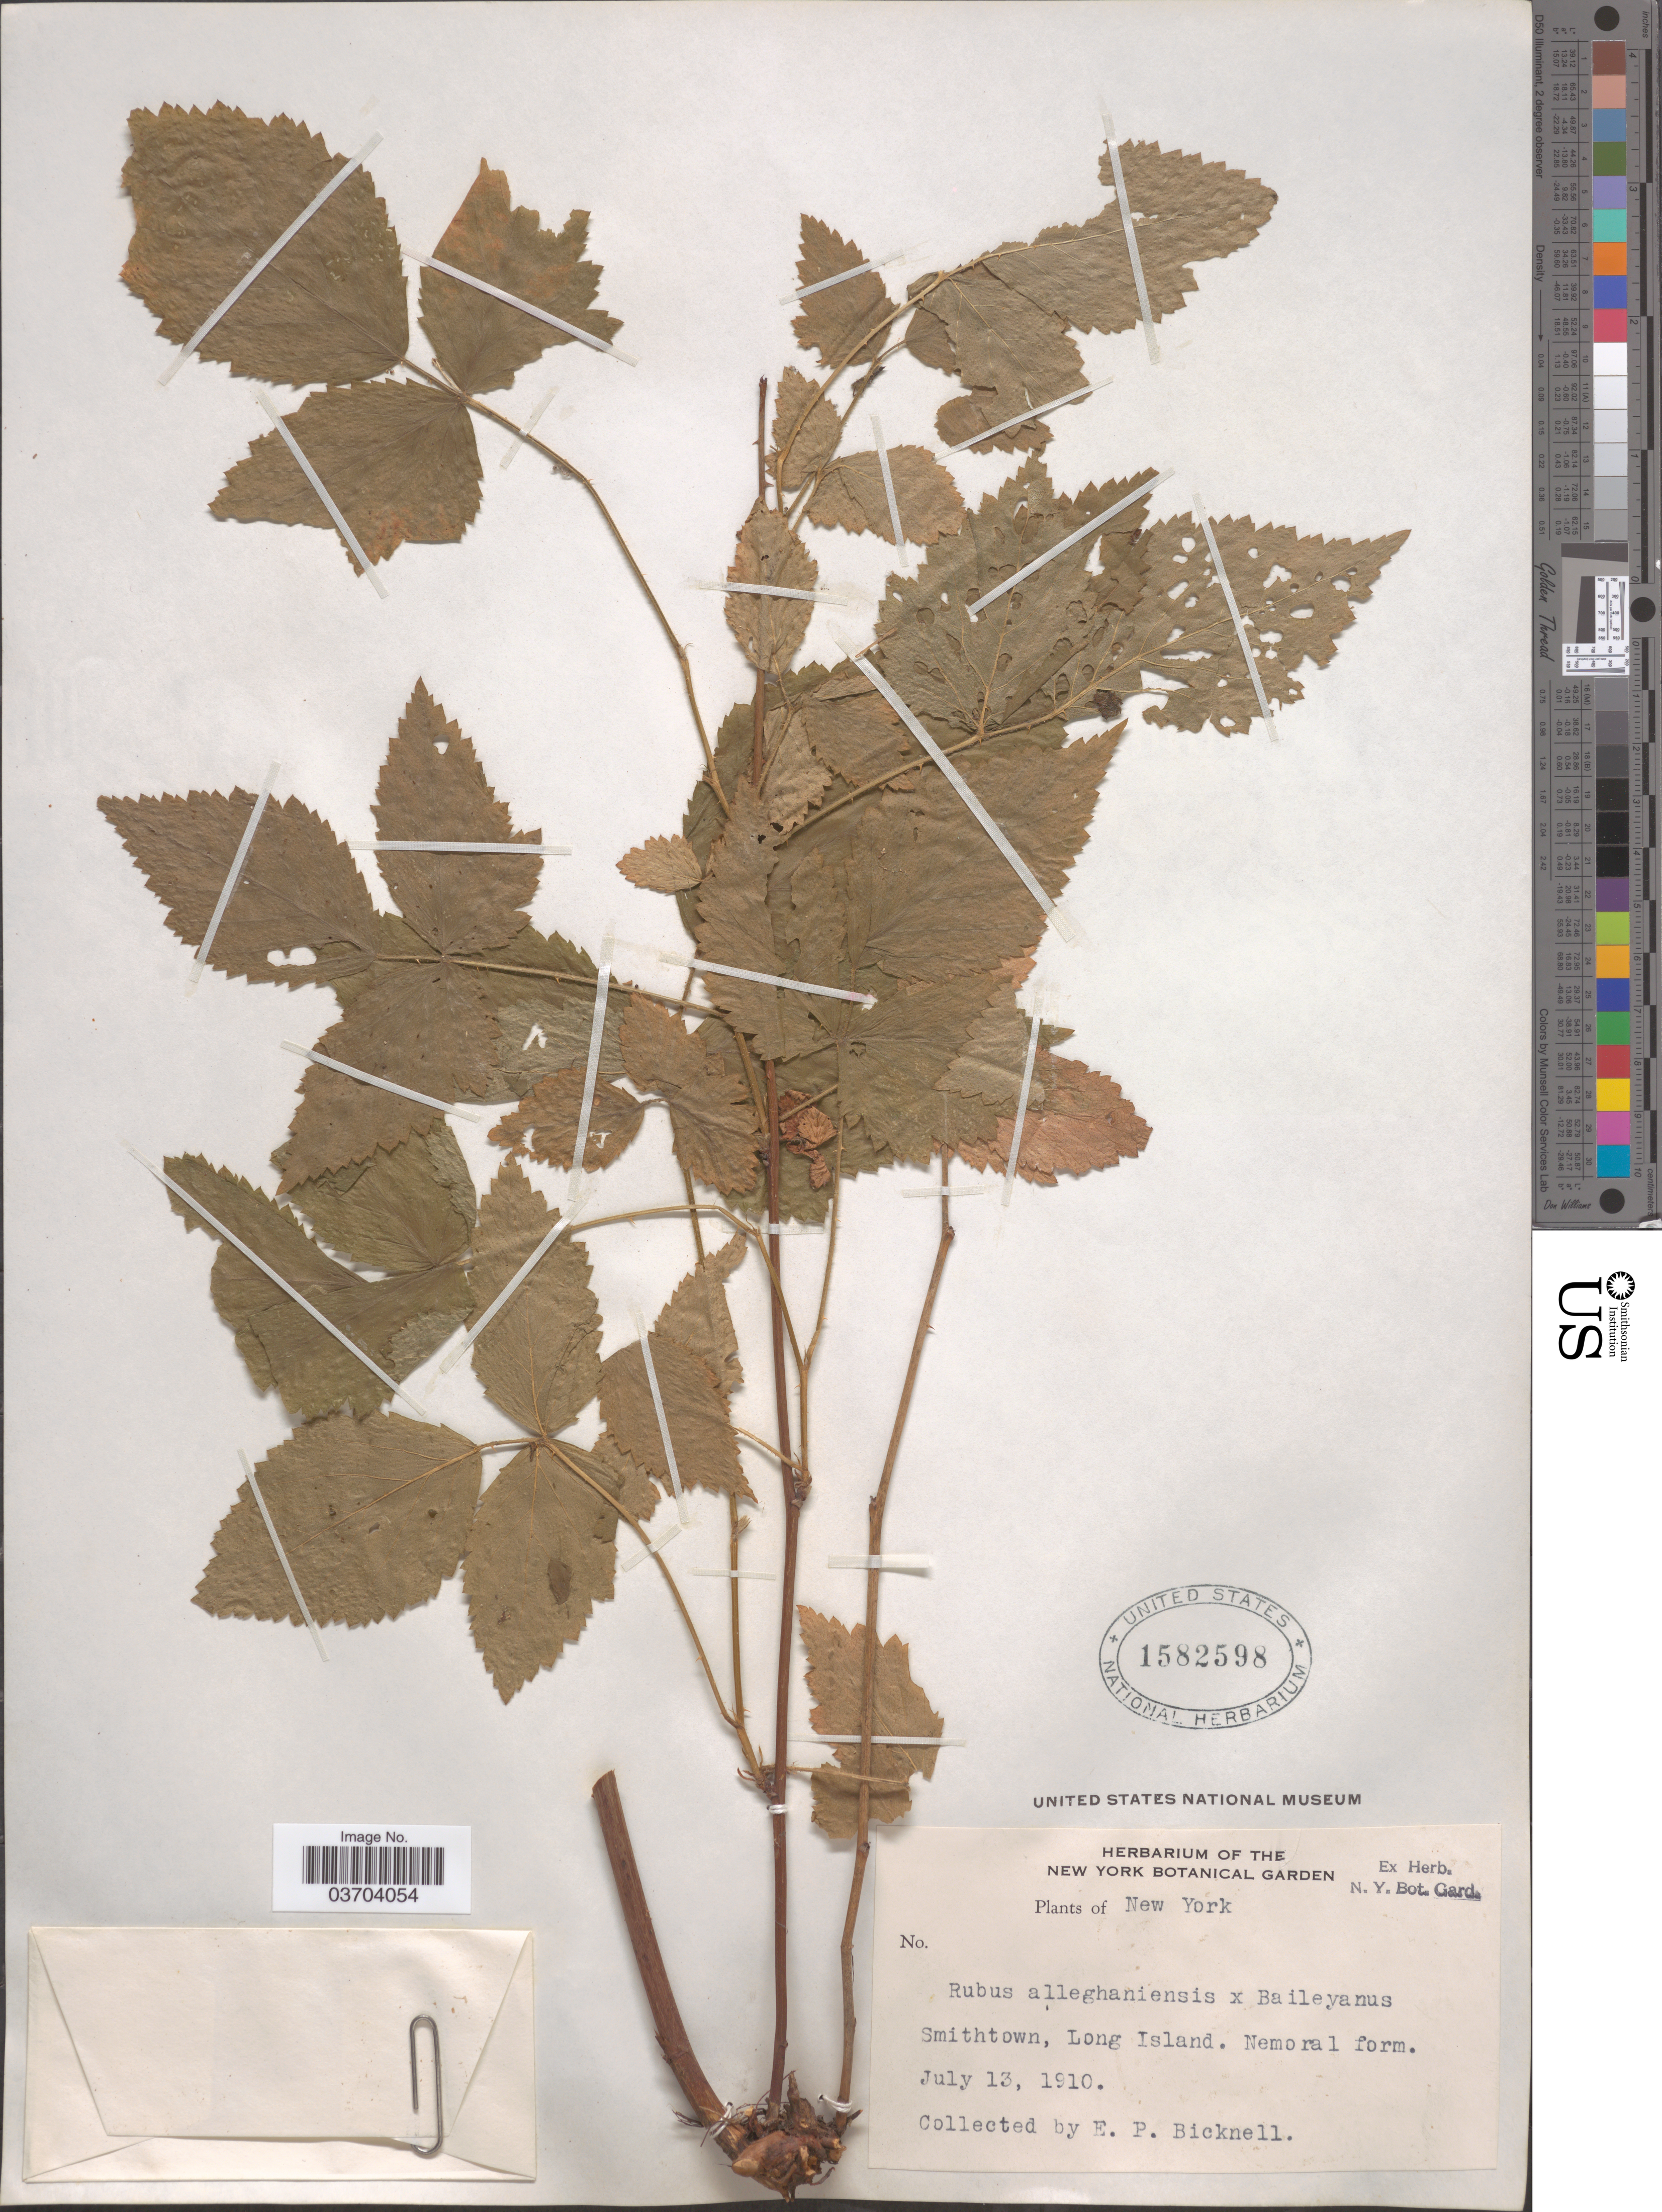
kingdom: Plantae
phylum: Tracheophyta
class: Magnoliopsida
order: Rosales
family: Rosaceae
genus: Rubus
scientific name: Rubus allegheniensis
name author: Porter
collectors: E. P. Bicknell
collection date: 1910-07-13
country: United States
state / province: New York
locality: Long Island. Smithtown. Nemoral form.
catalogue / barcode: US 1582598